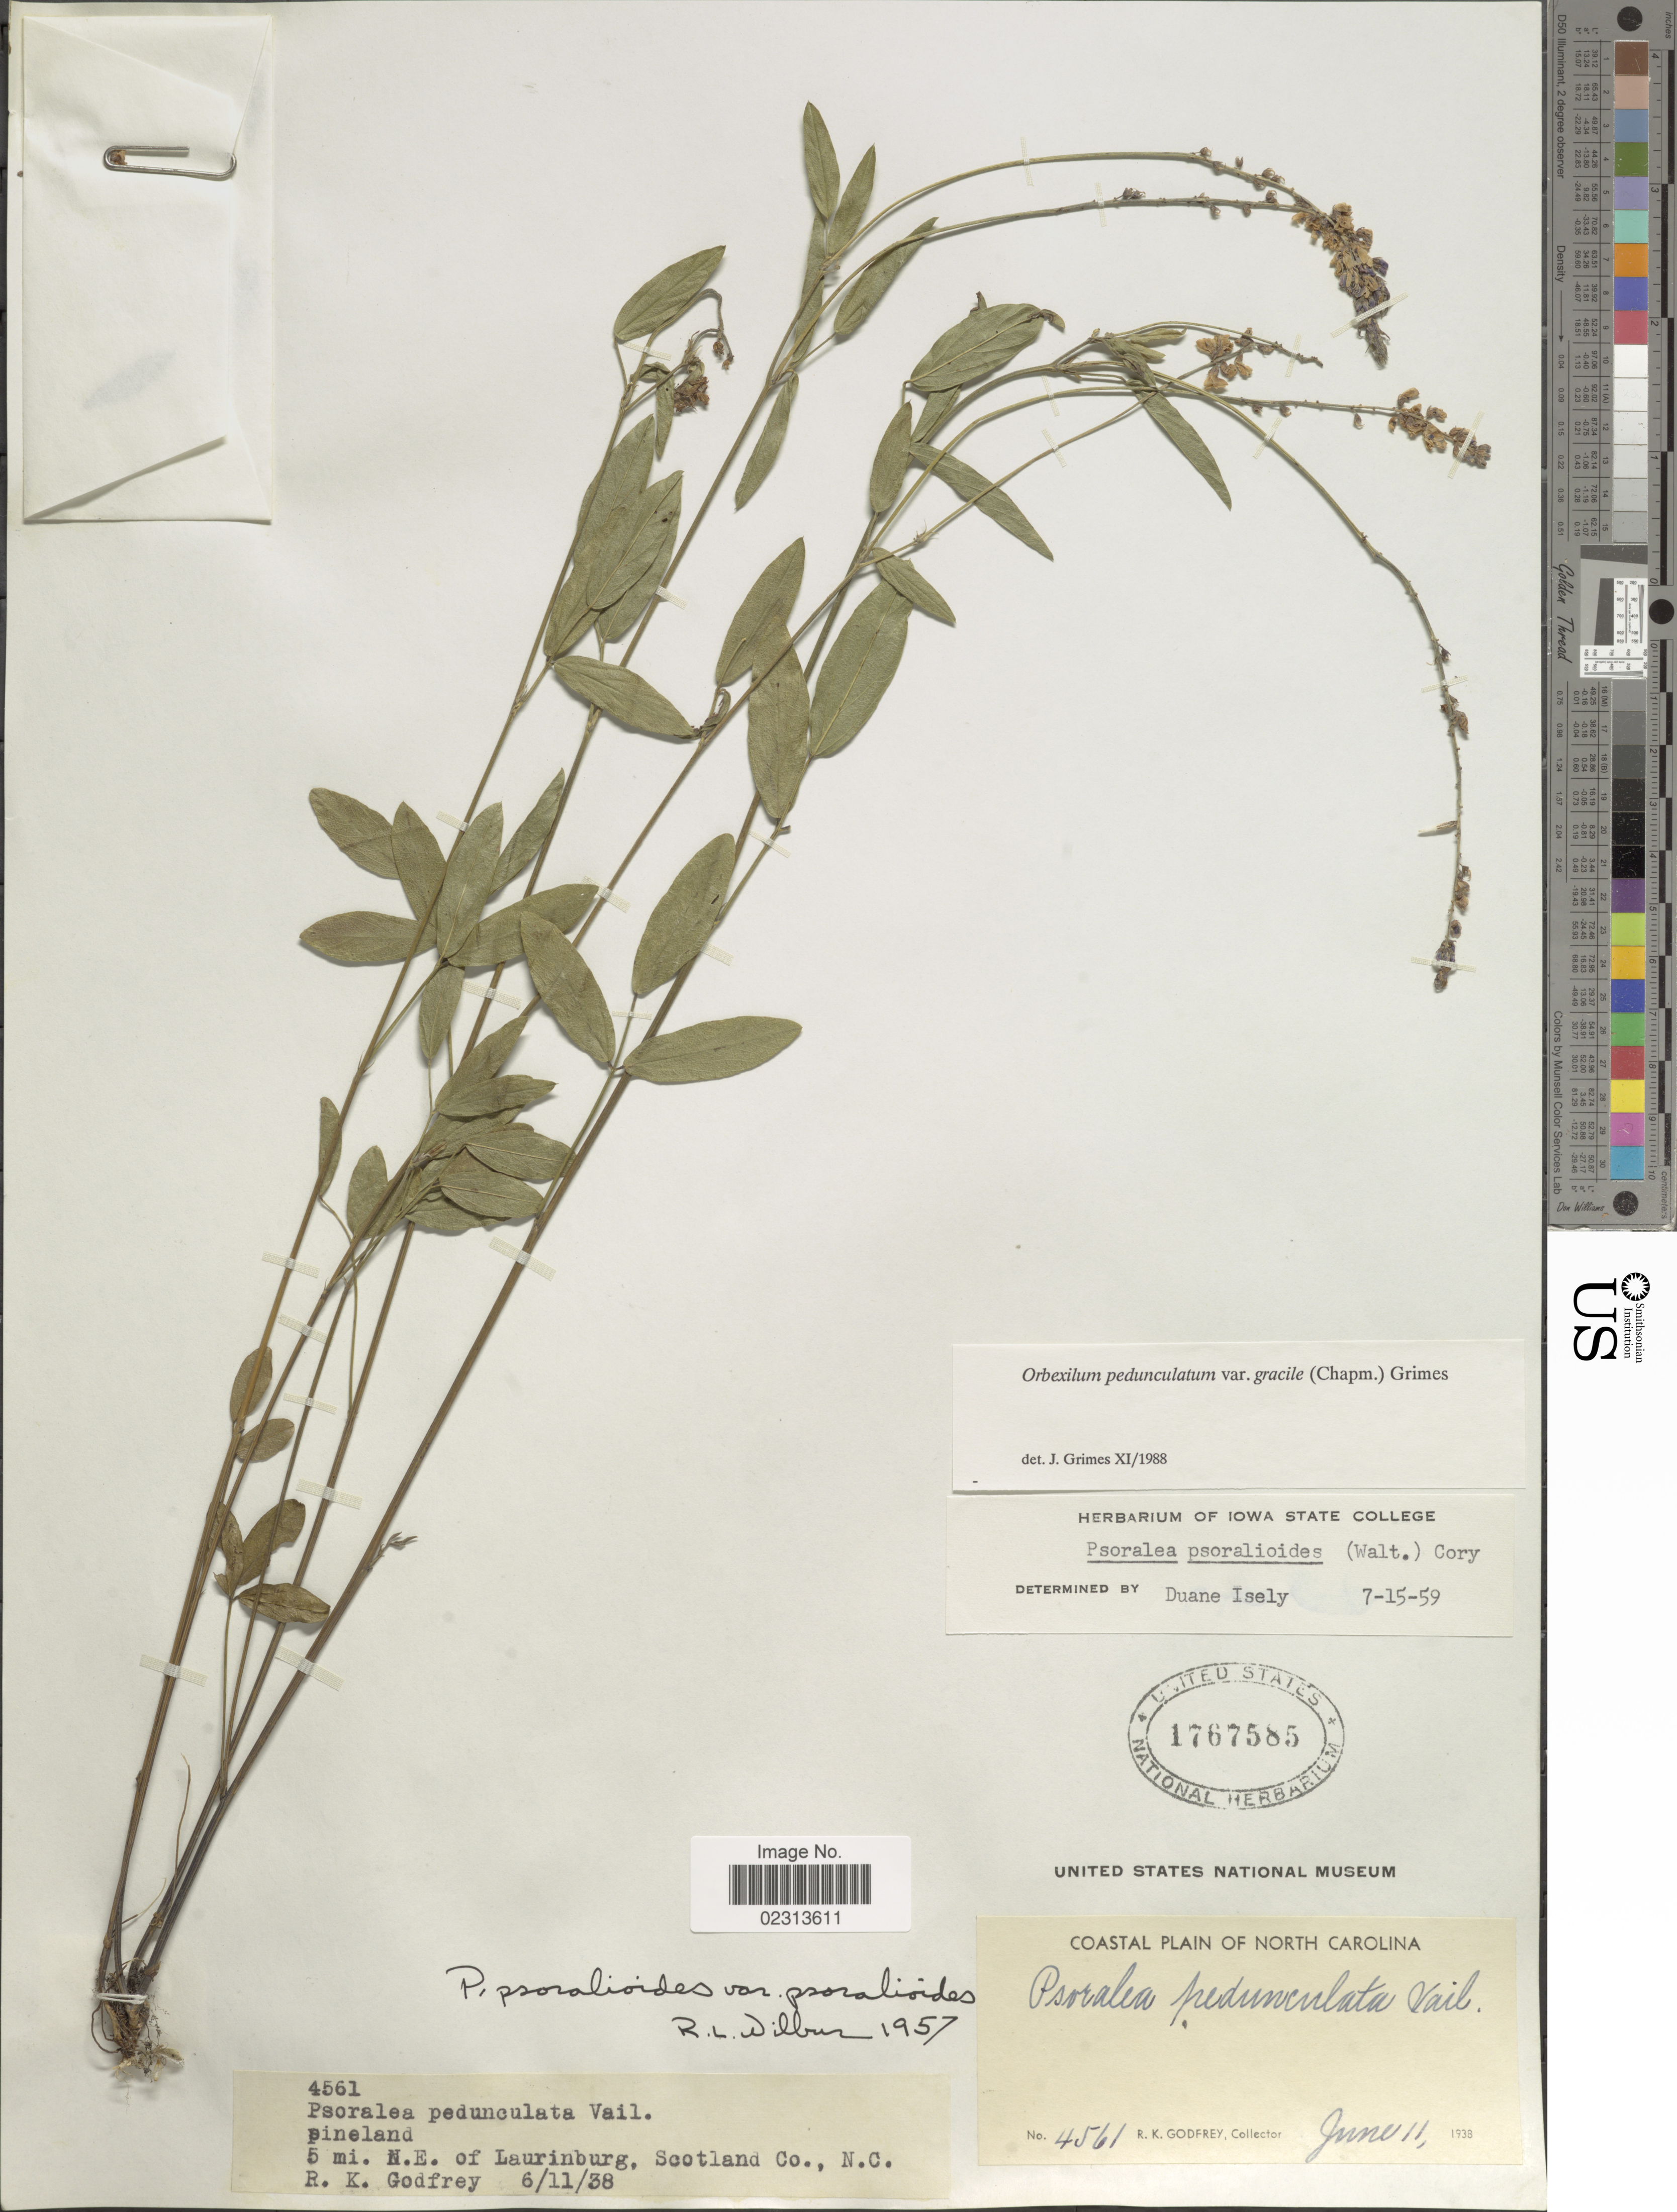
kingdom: Plantae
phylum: Tracheophyta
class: Magnoliopsida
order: Fabales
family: Fabaceae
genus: Orbexilum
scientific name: Orbexilum pedunculatum var. gracile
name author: (Torr. & A. Gray) J.W. Grimes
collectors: R. K. Godfrey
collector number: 4561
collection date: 1938-06-11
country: United States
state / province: North Carolina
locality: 5 mi. N.E. of Laurinburg, Scotland Co.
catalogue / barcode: US 1767585